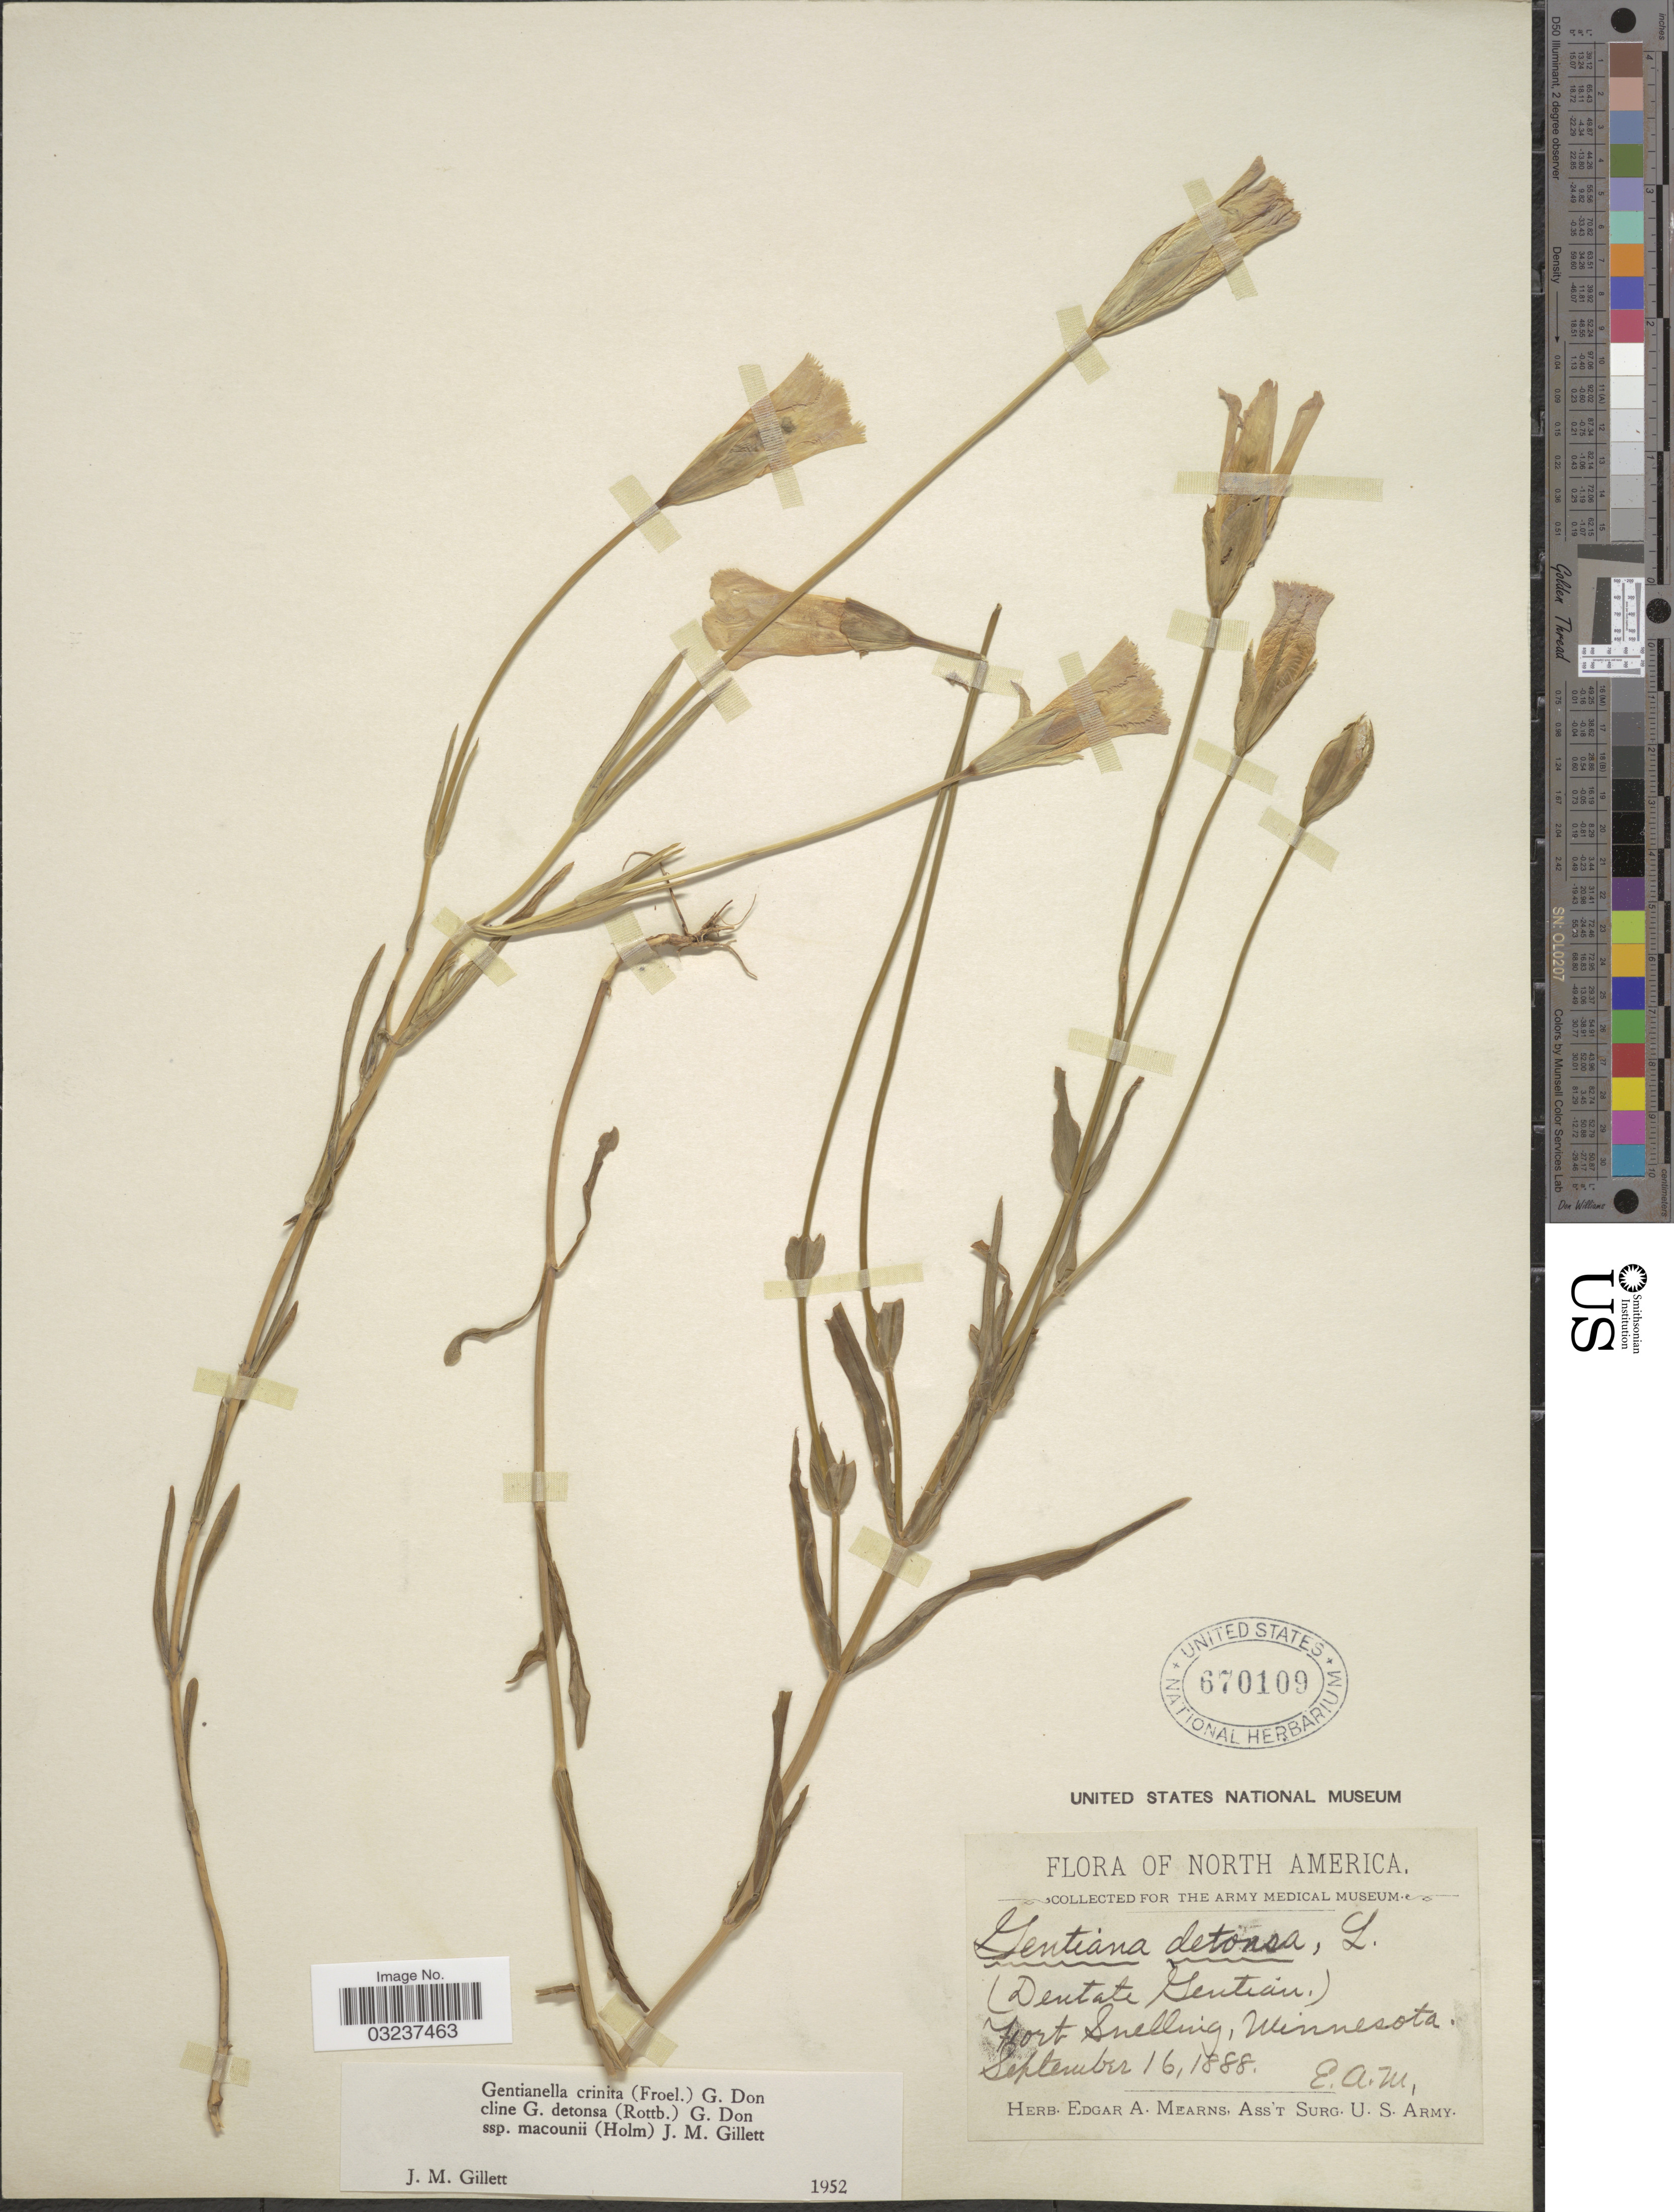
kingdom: Plantae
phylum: Tracheophyta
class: Magnoliopsida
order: Gentianales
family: Gentianaceae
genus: Gentianella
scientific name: Gentianella crinita subsp. macounii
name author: (Holm) J.M. Gillett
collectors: E. A. Mearns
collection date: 1888-09-16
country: United States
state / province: Minnesota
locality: Fort Snelling.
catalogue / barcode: US 670109